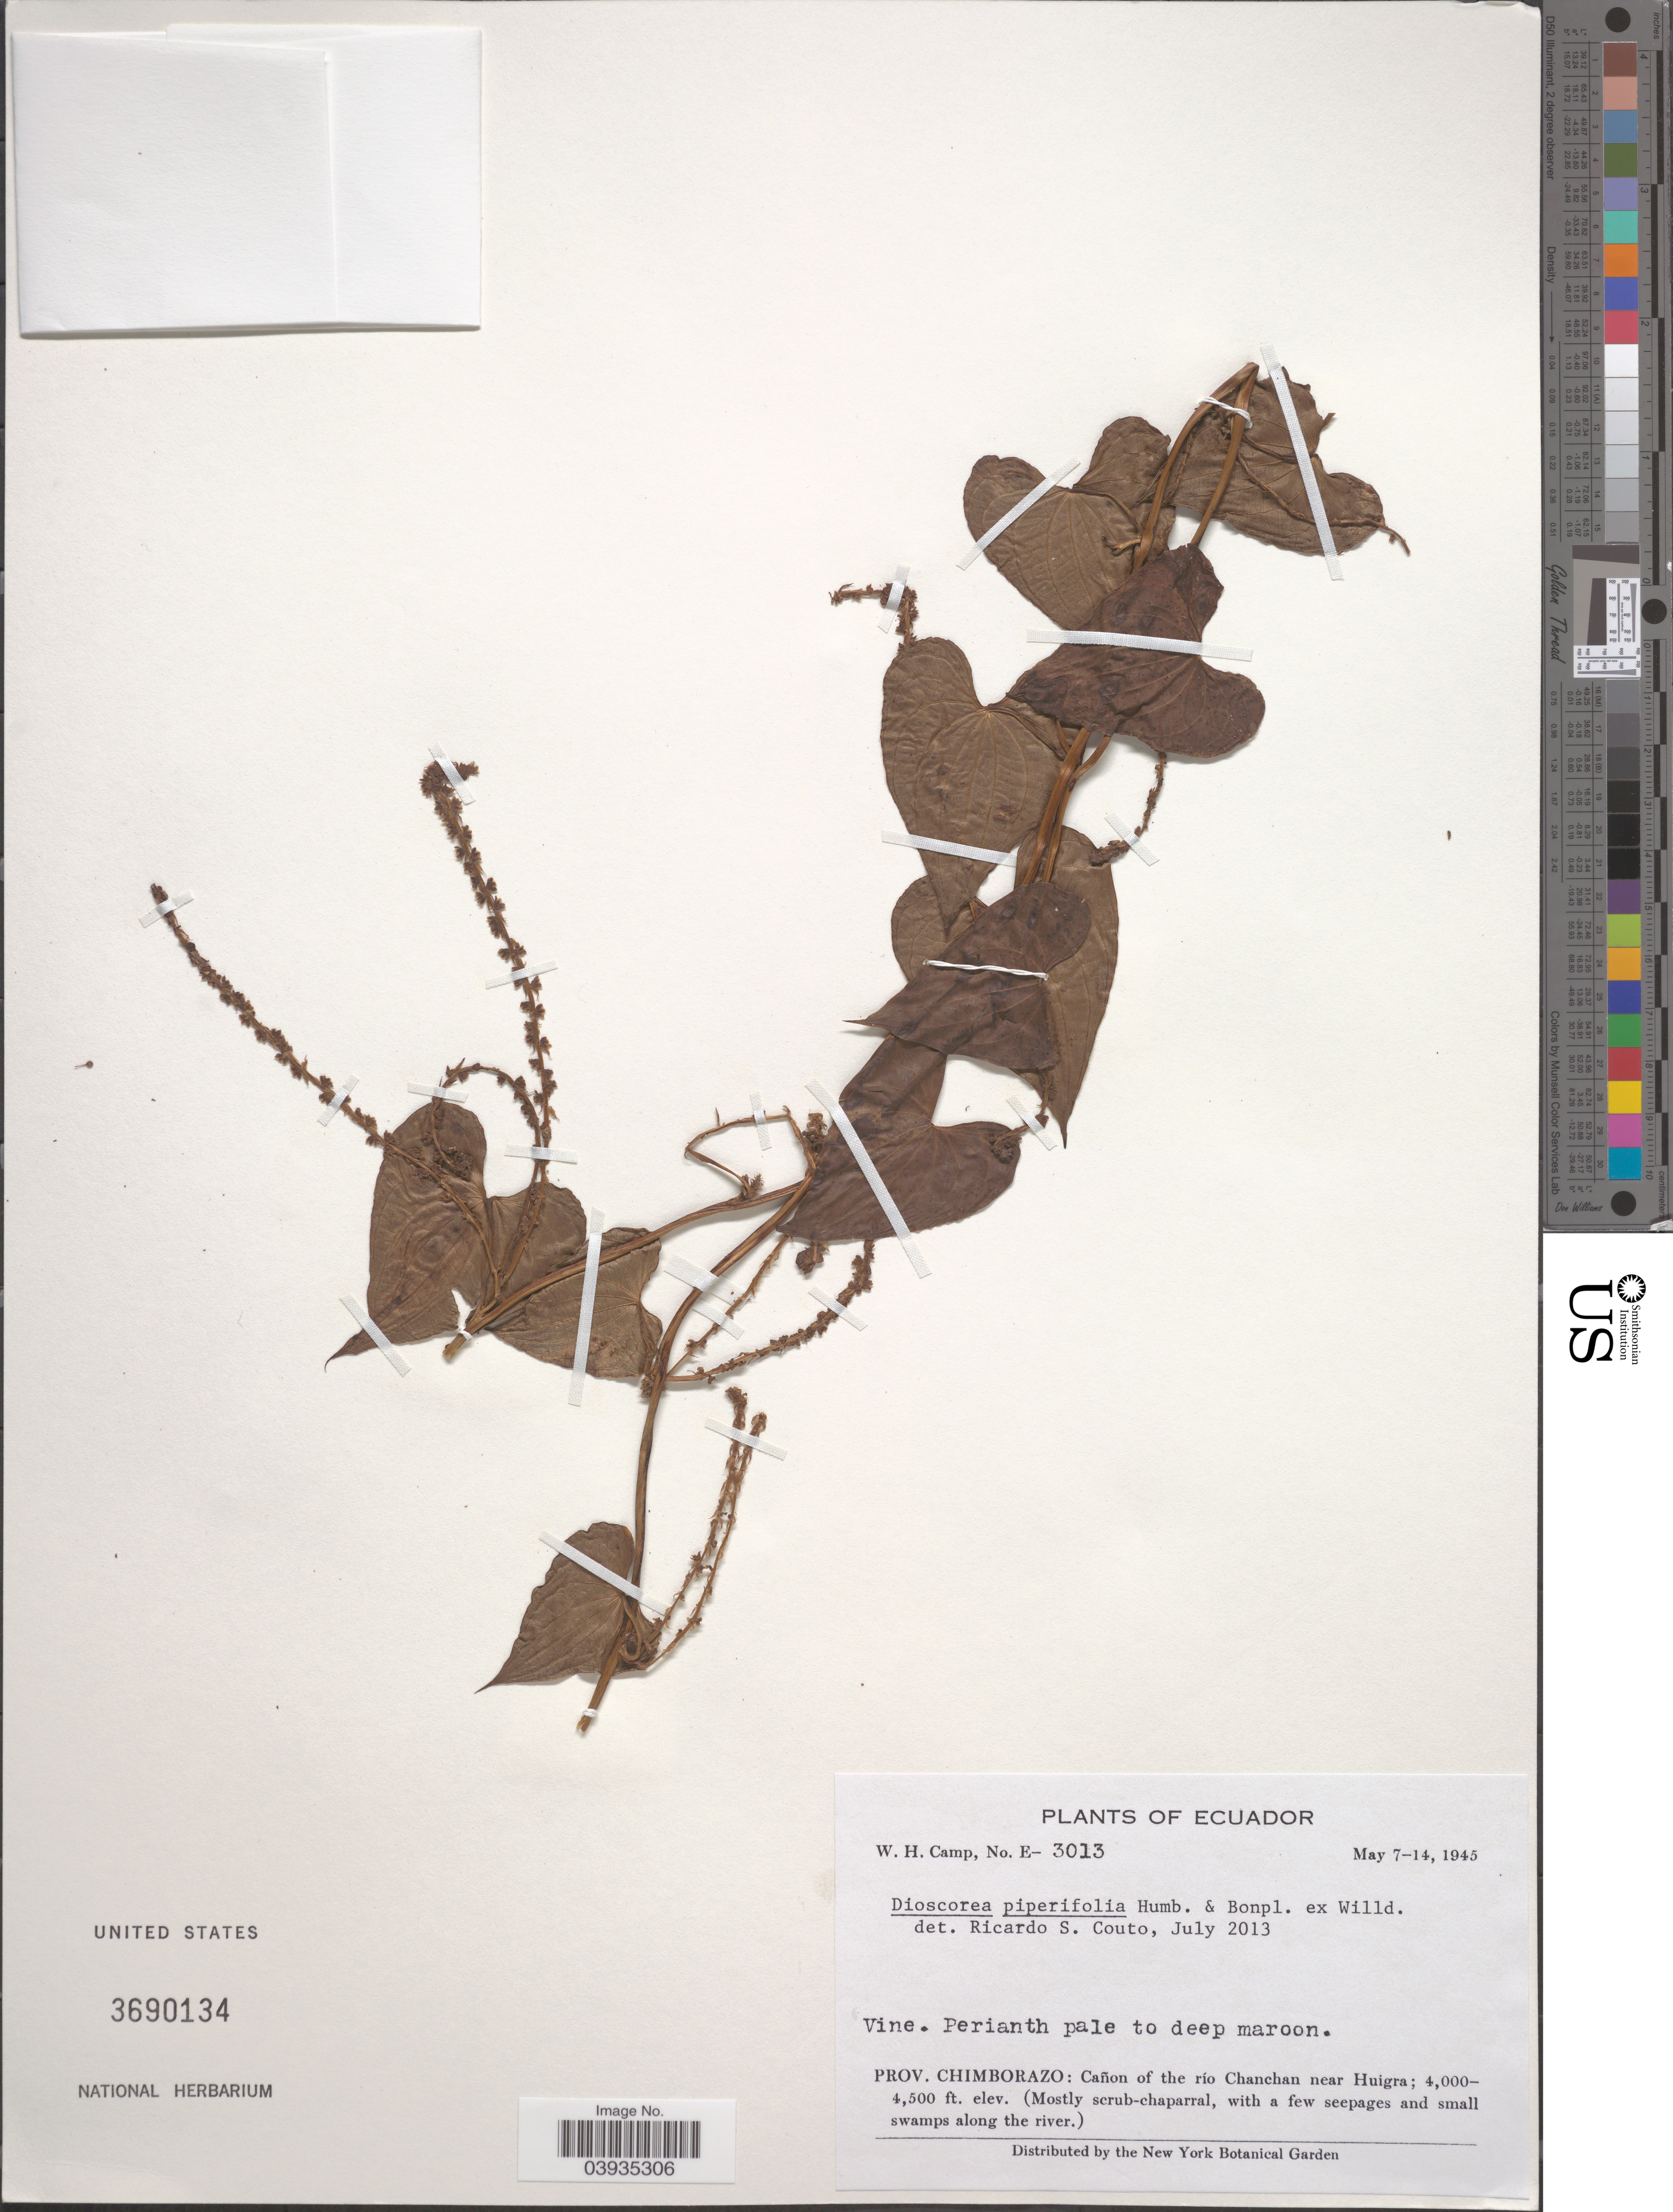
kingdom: Plantae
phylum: Tracheophyta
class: Liliopsida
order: Dioscoreales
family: Dioscoreaceae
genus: Dioscorea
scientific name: Dioscorea piperifolia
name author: Bonpl. ex Humb. & Willd.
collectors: W. H. Camp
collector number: E-3013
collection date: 1945-05-07/1945-05-14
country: Ecuador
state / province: Chimborazo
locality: Cañon of the río Chanchan near Huigra. (Mostly scrub-chaparral, with a few seepages and small swamps along the river).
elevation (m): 1219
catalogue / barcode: US 3690134